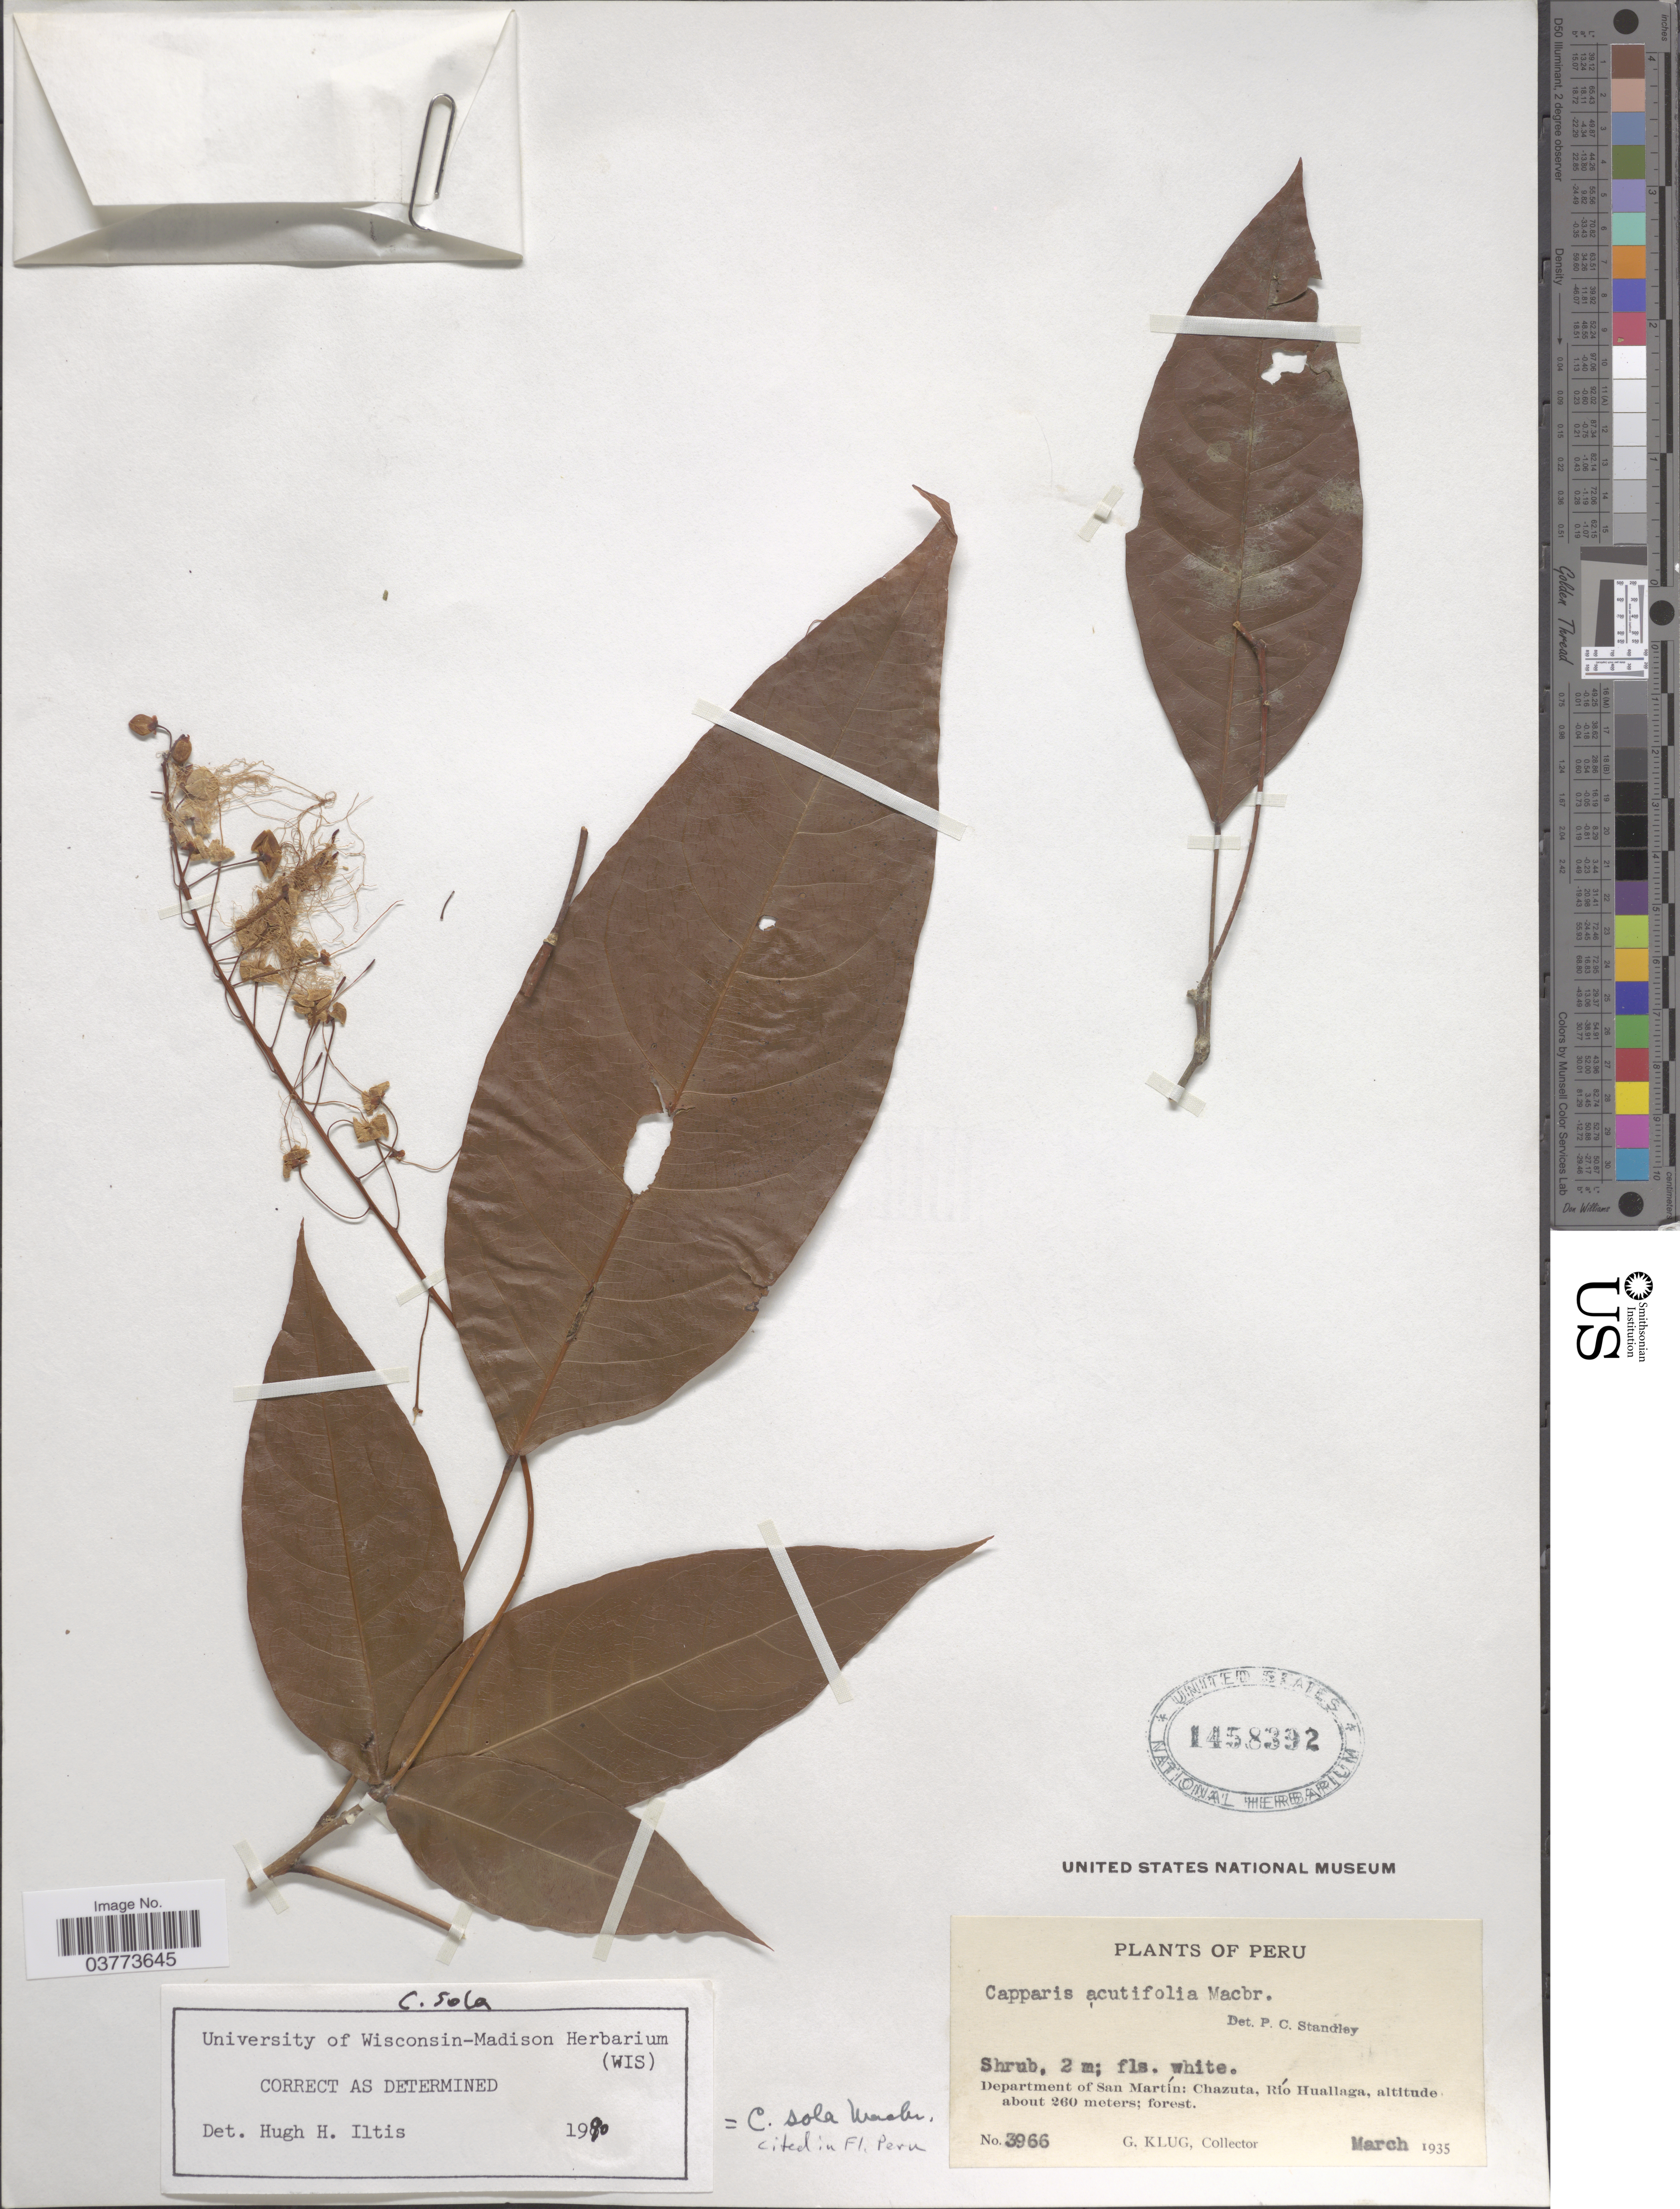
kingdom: Plantae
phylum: Tracheophyta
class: Magnoliopsida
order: Brassicales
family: Capparaceae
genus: Capparidastrum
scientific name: Capparidastrum sola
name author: (J.F. Macbr.) Iltis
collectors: G. Klug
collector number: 3966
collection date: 1935-03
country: Peru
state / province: San Martín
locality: Department of San Martín: Chazuta, Río Huallaga.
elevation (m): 260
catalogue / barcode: US 1458392